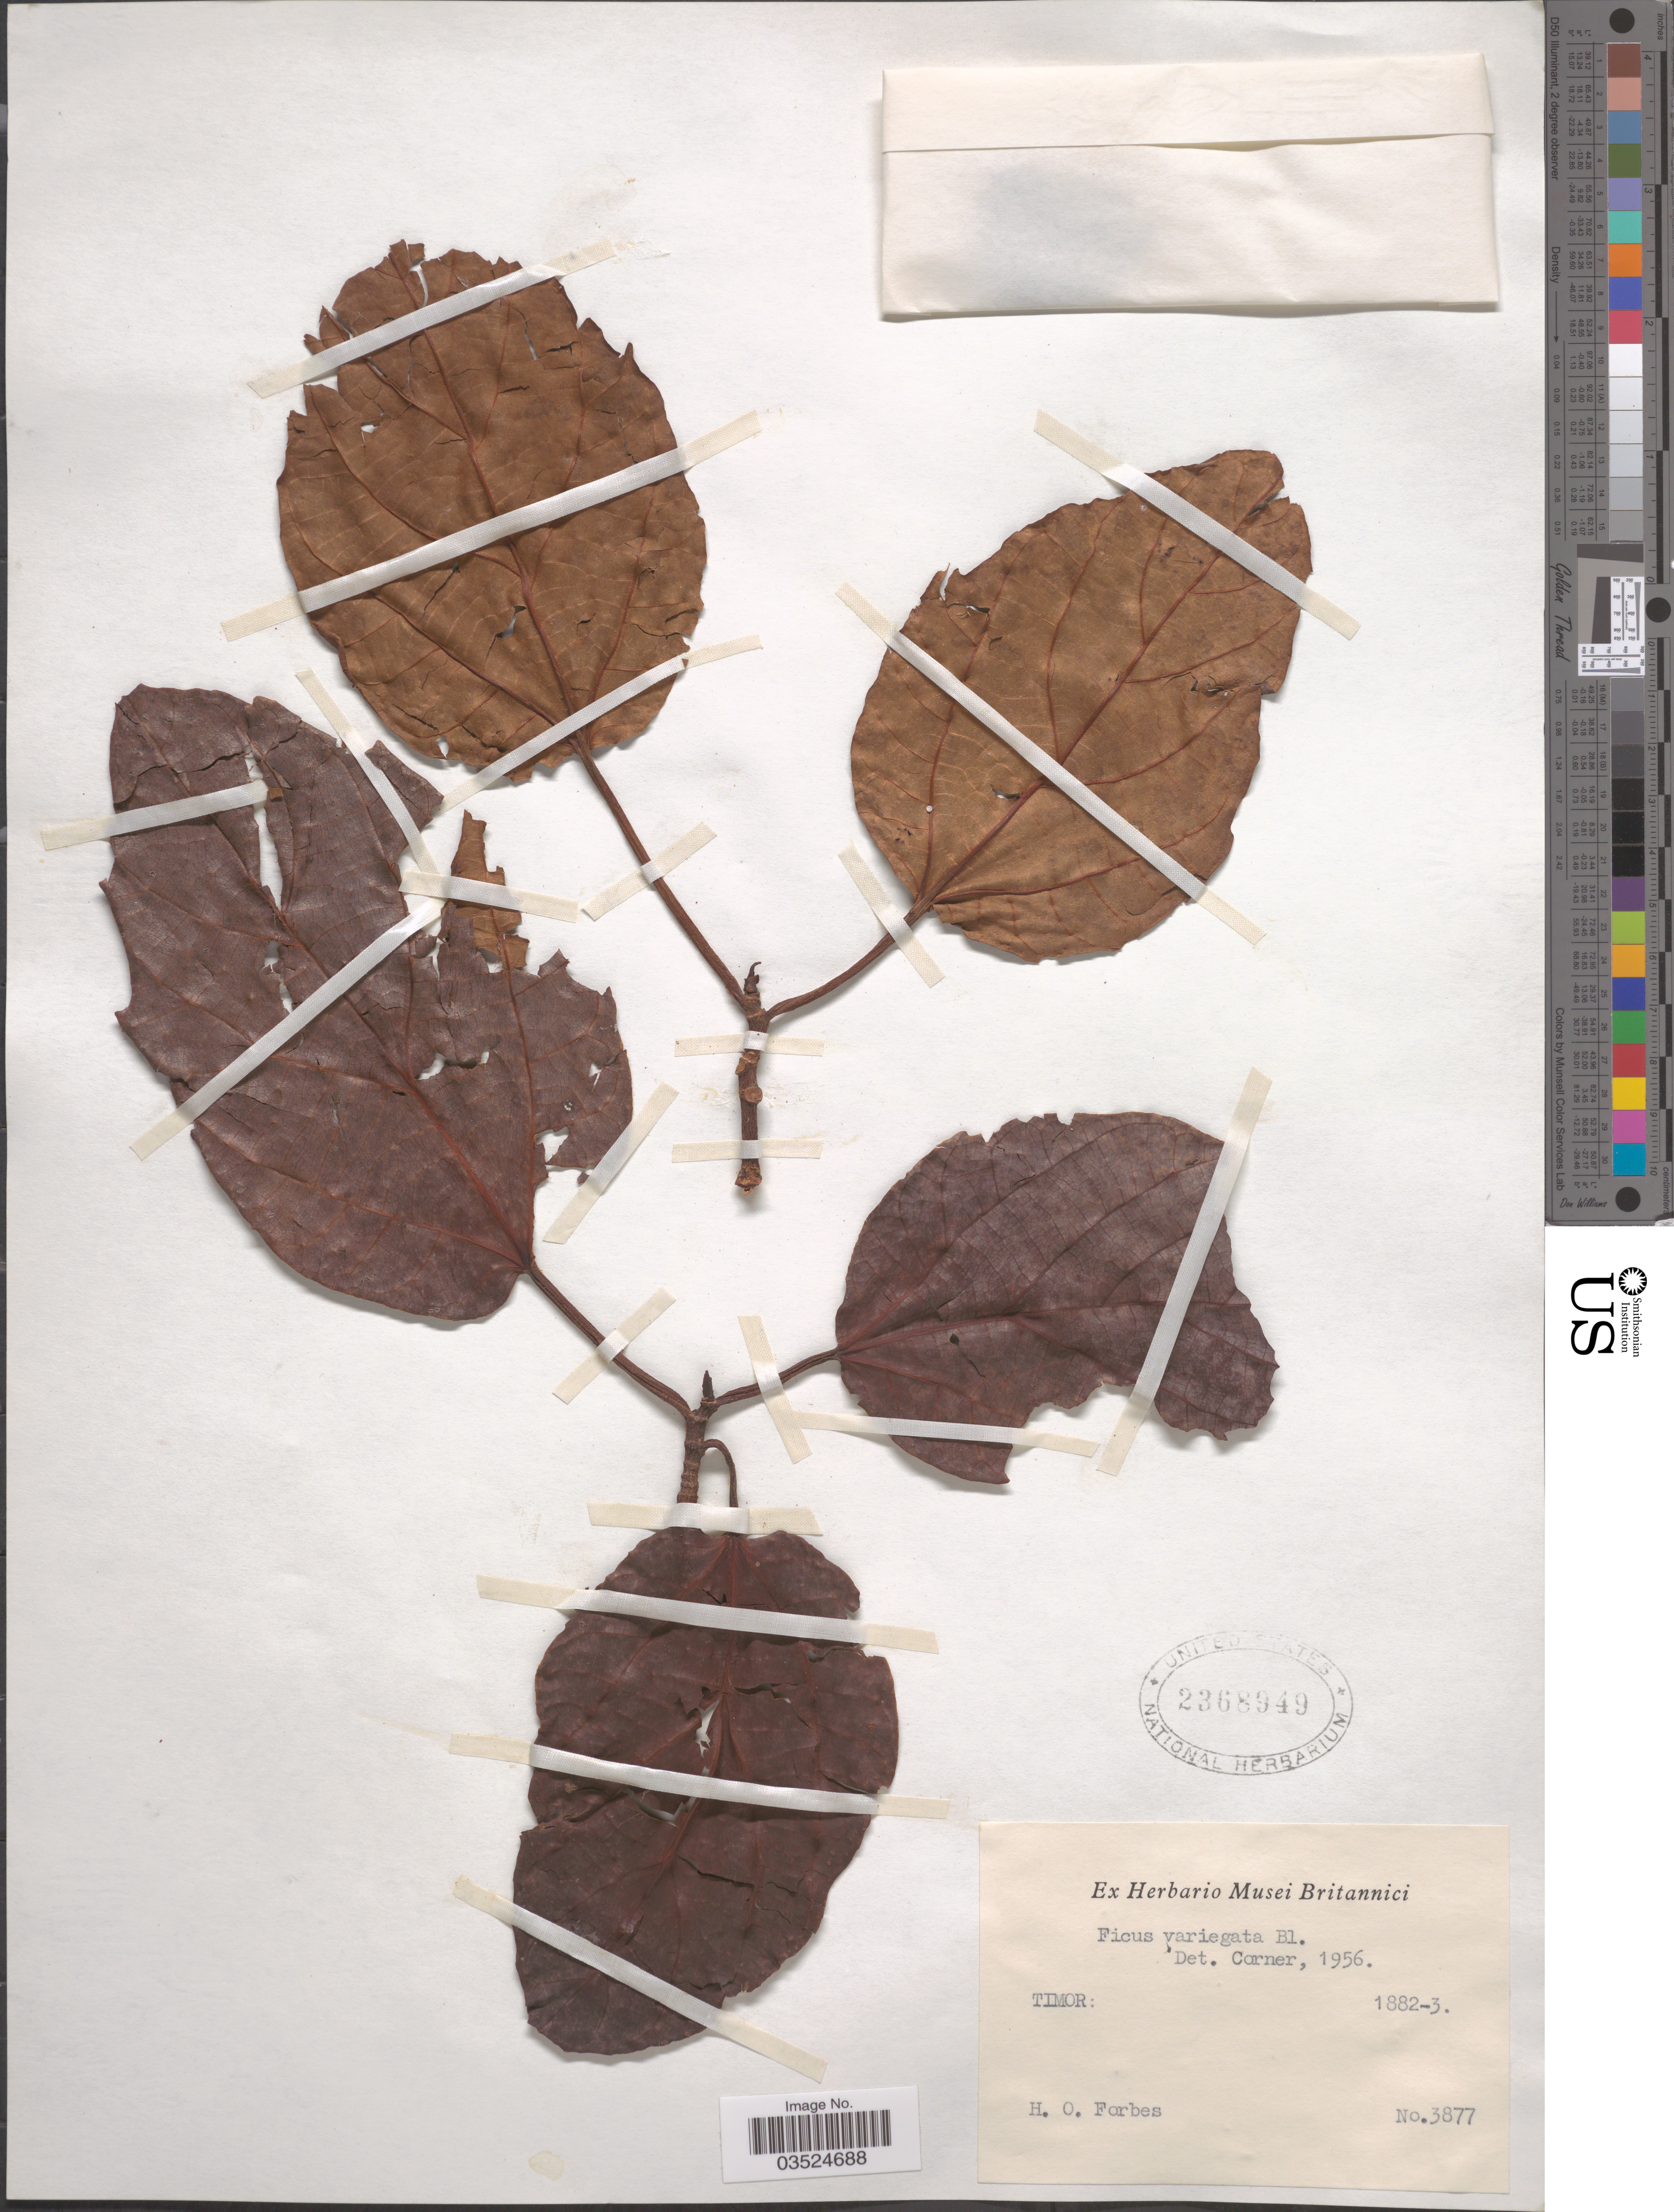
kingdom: Plantae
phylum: Tracheophyta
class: Magnoliopsida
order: Rosales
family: Moraceae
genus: Ficus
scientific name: Ficus variegata var. variegata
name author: Blume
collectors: H. O. Forbes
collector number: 3877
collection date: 1882/1883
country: East Timor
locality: Timor.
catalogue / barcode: US 2368949